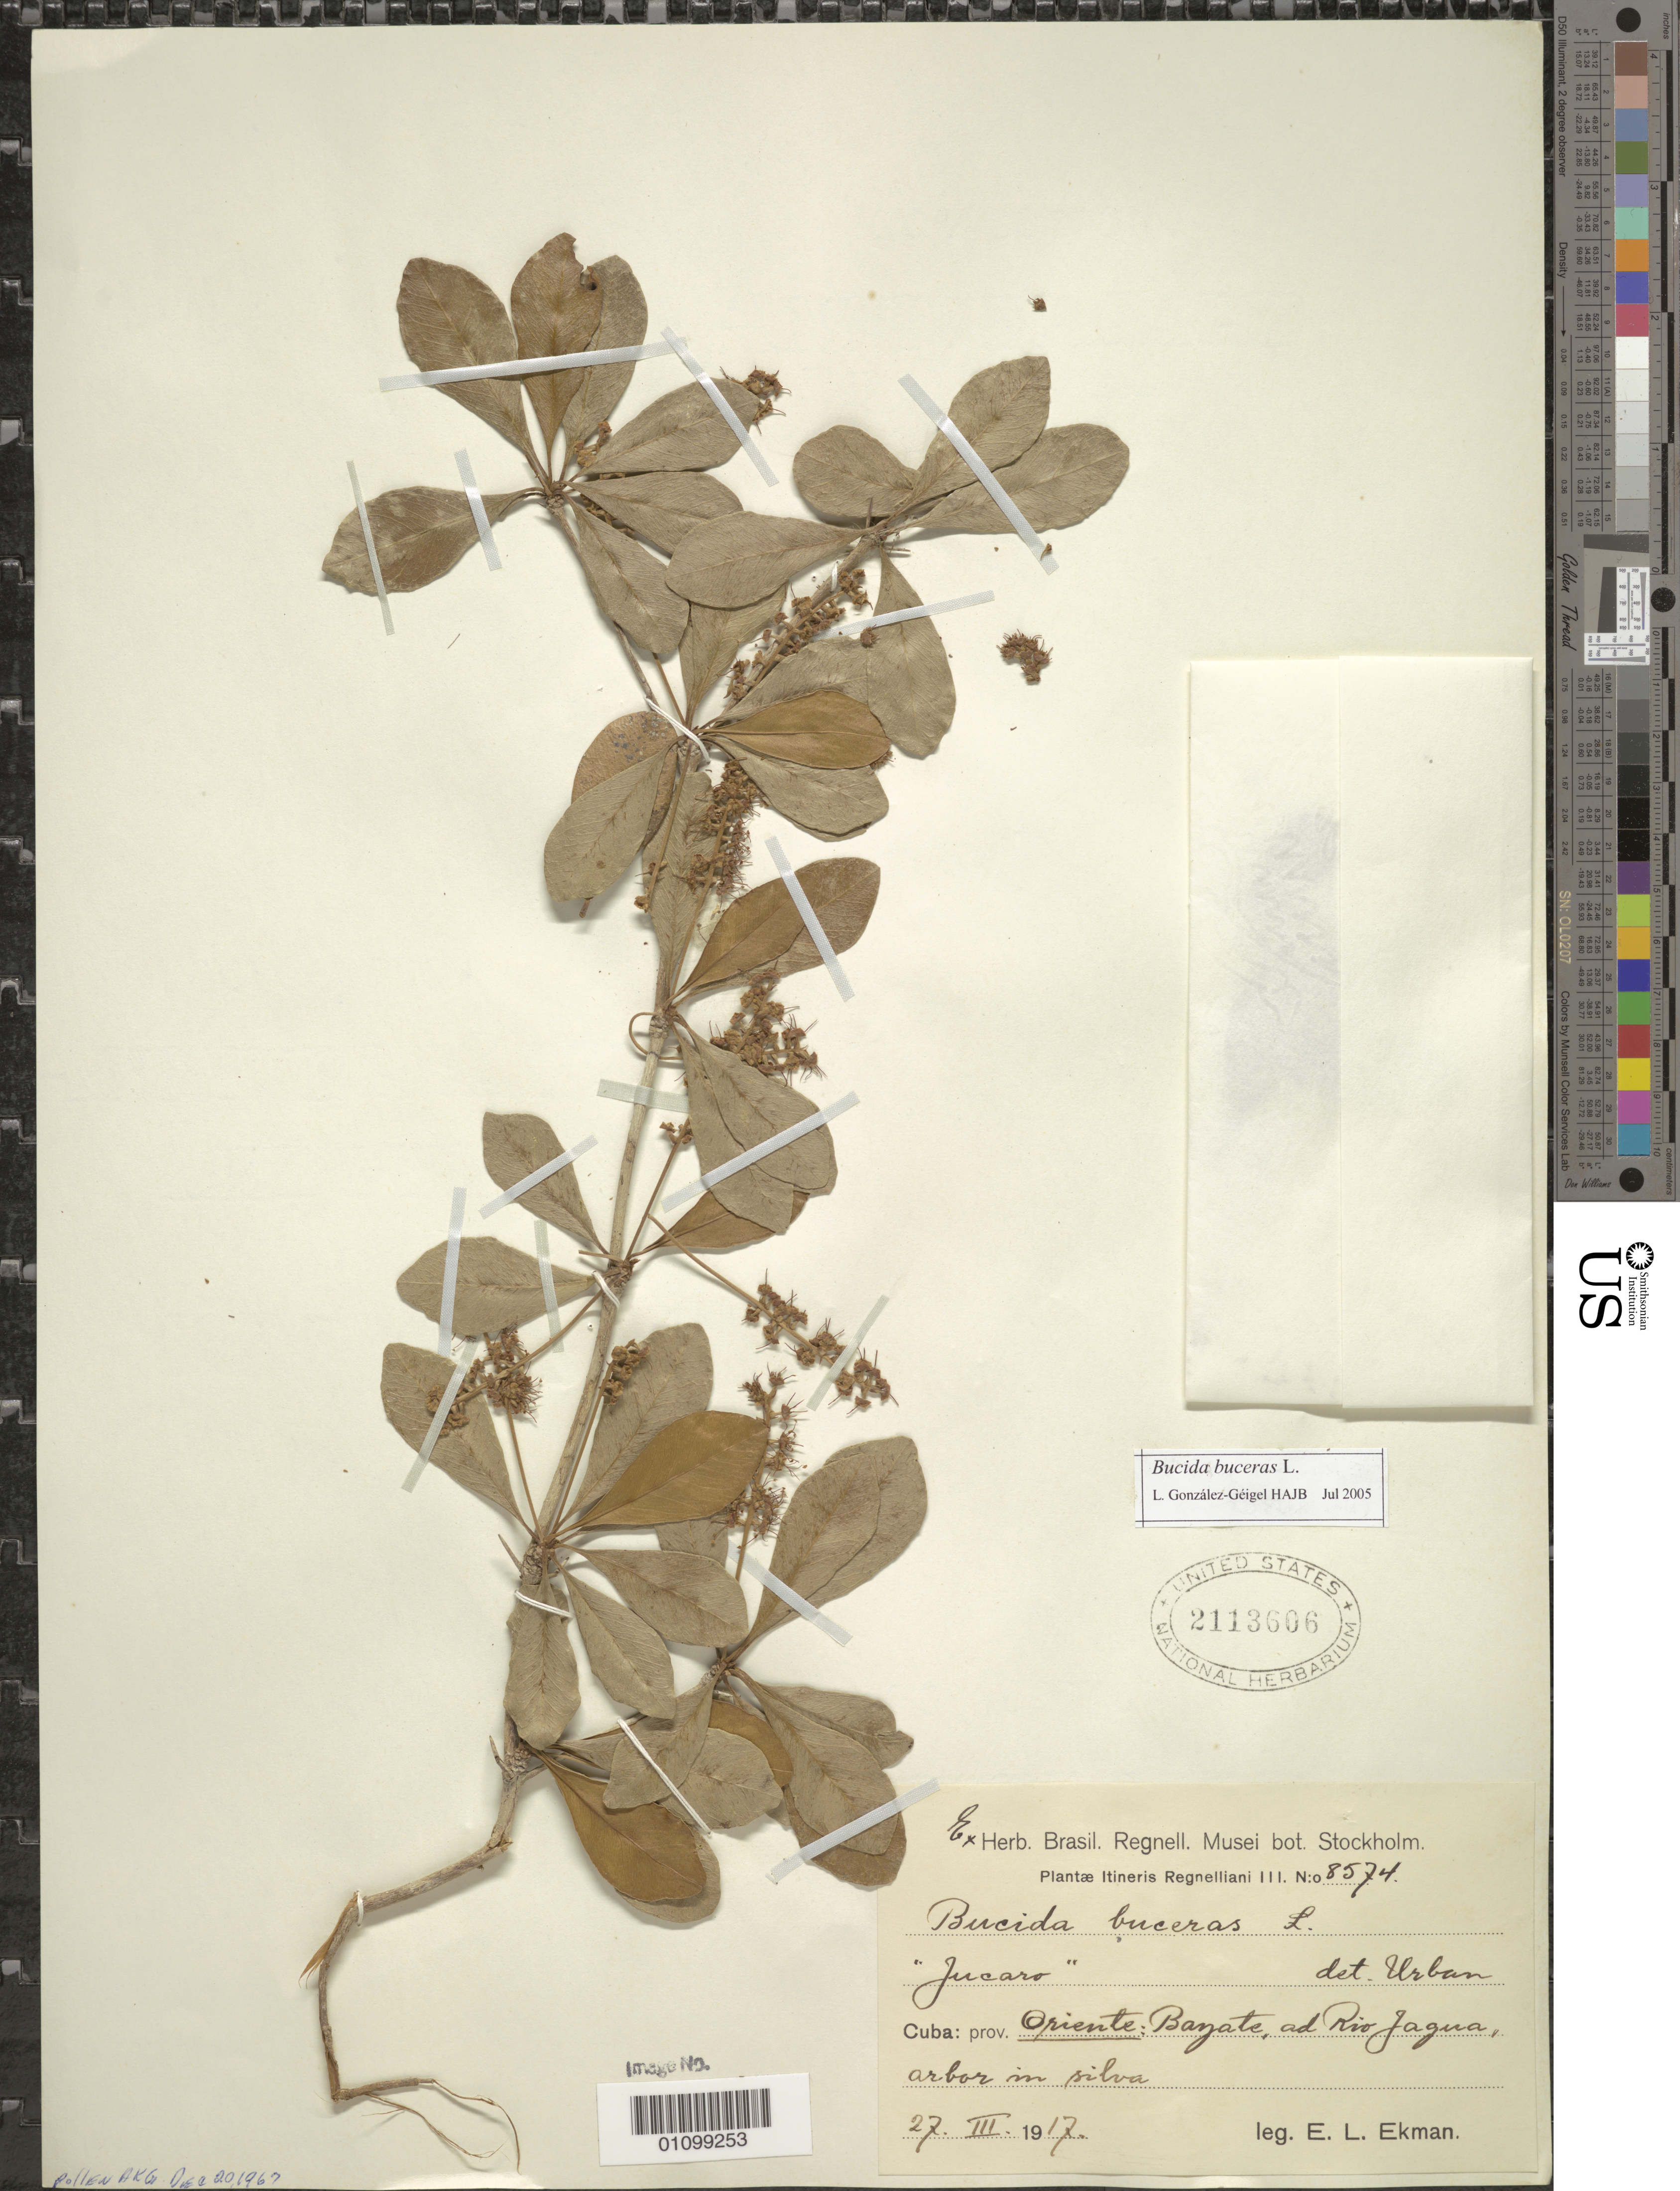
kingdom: Plantae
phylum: Tracheophyta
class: Magnoliopsida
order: Myrtales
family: Combretaceae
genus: Terminalia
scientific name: Terminalia buceras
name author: (L.) C. Wright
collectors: E. L. Ekman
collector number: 8574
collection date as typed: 27 Mar 1917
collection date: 1917-03-27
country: Cuba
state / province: Oriente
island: Cuba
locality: Bayate ad Rio Jagua, arbor in silva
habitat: Jucaro.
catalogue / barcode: US 2113606